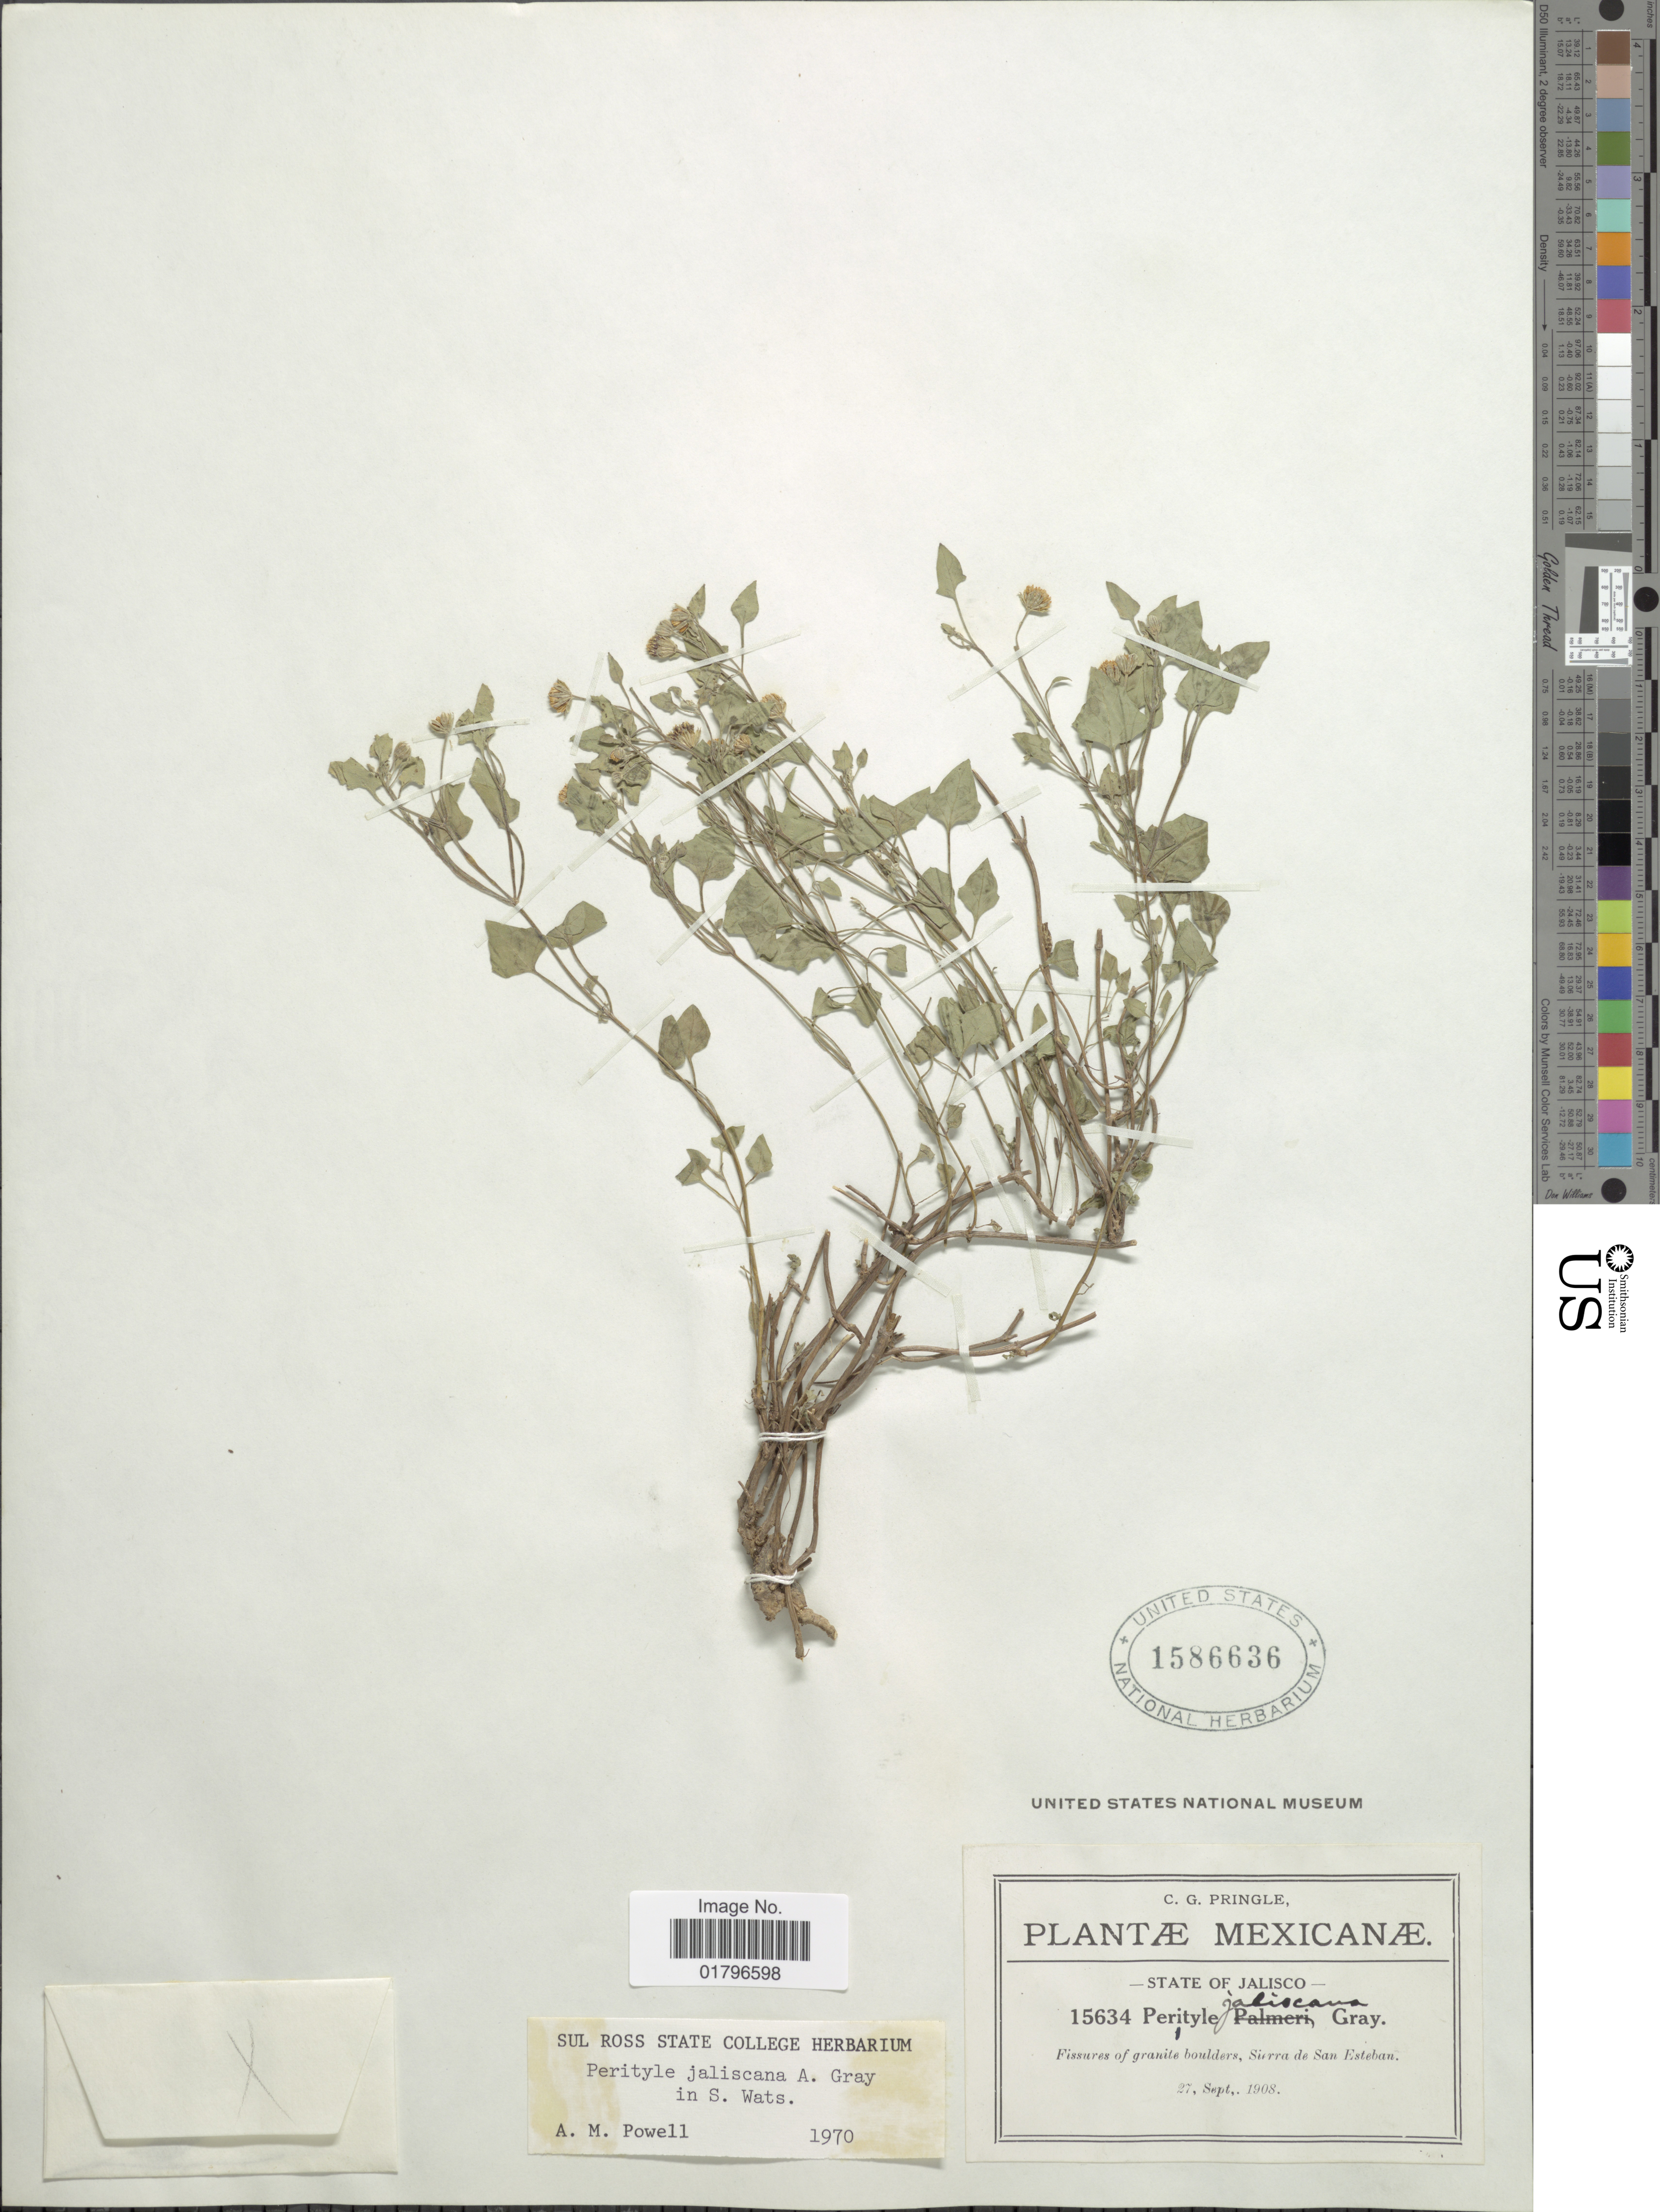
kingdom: Plantae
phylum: Tracheophyta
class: Magnoliopsida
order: Asterales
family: Asteraceae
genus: Perityle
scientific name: Perityle jaliscana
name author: A. Gray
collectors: C. G. Pringle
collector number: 15634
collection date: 1908-09-27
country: Mexico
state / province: Jalisco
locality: Sierra de San Esteban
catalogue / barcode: US 1586636